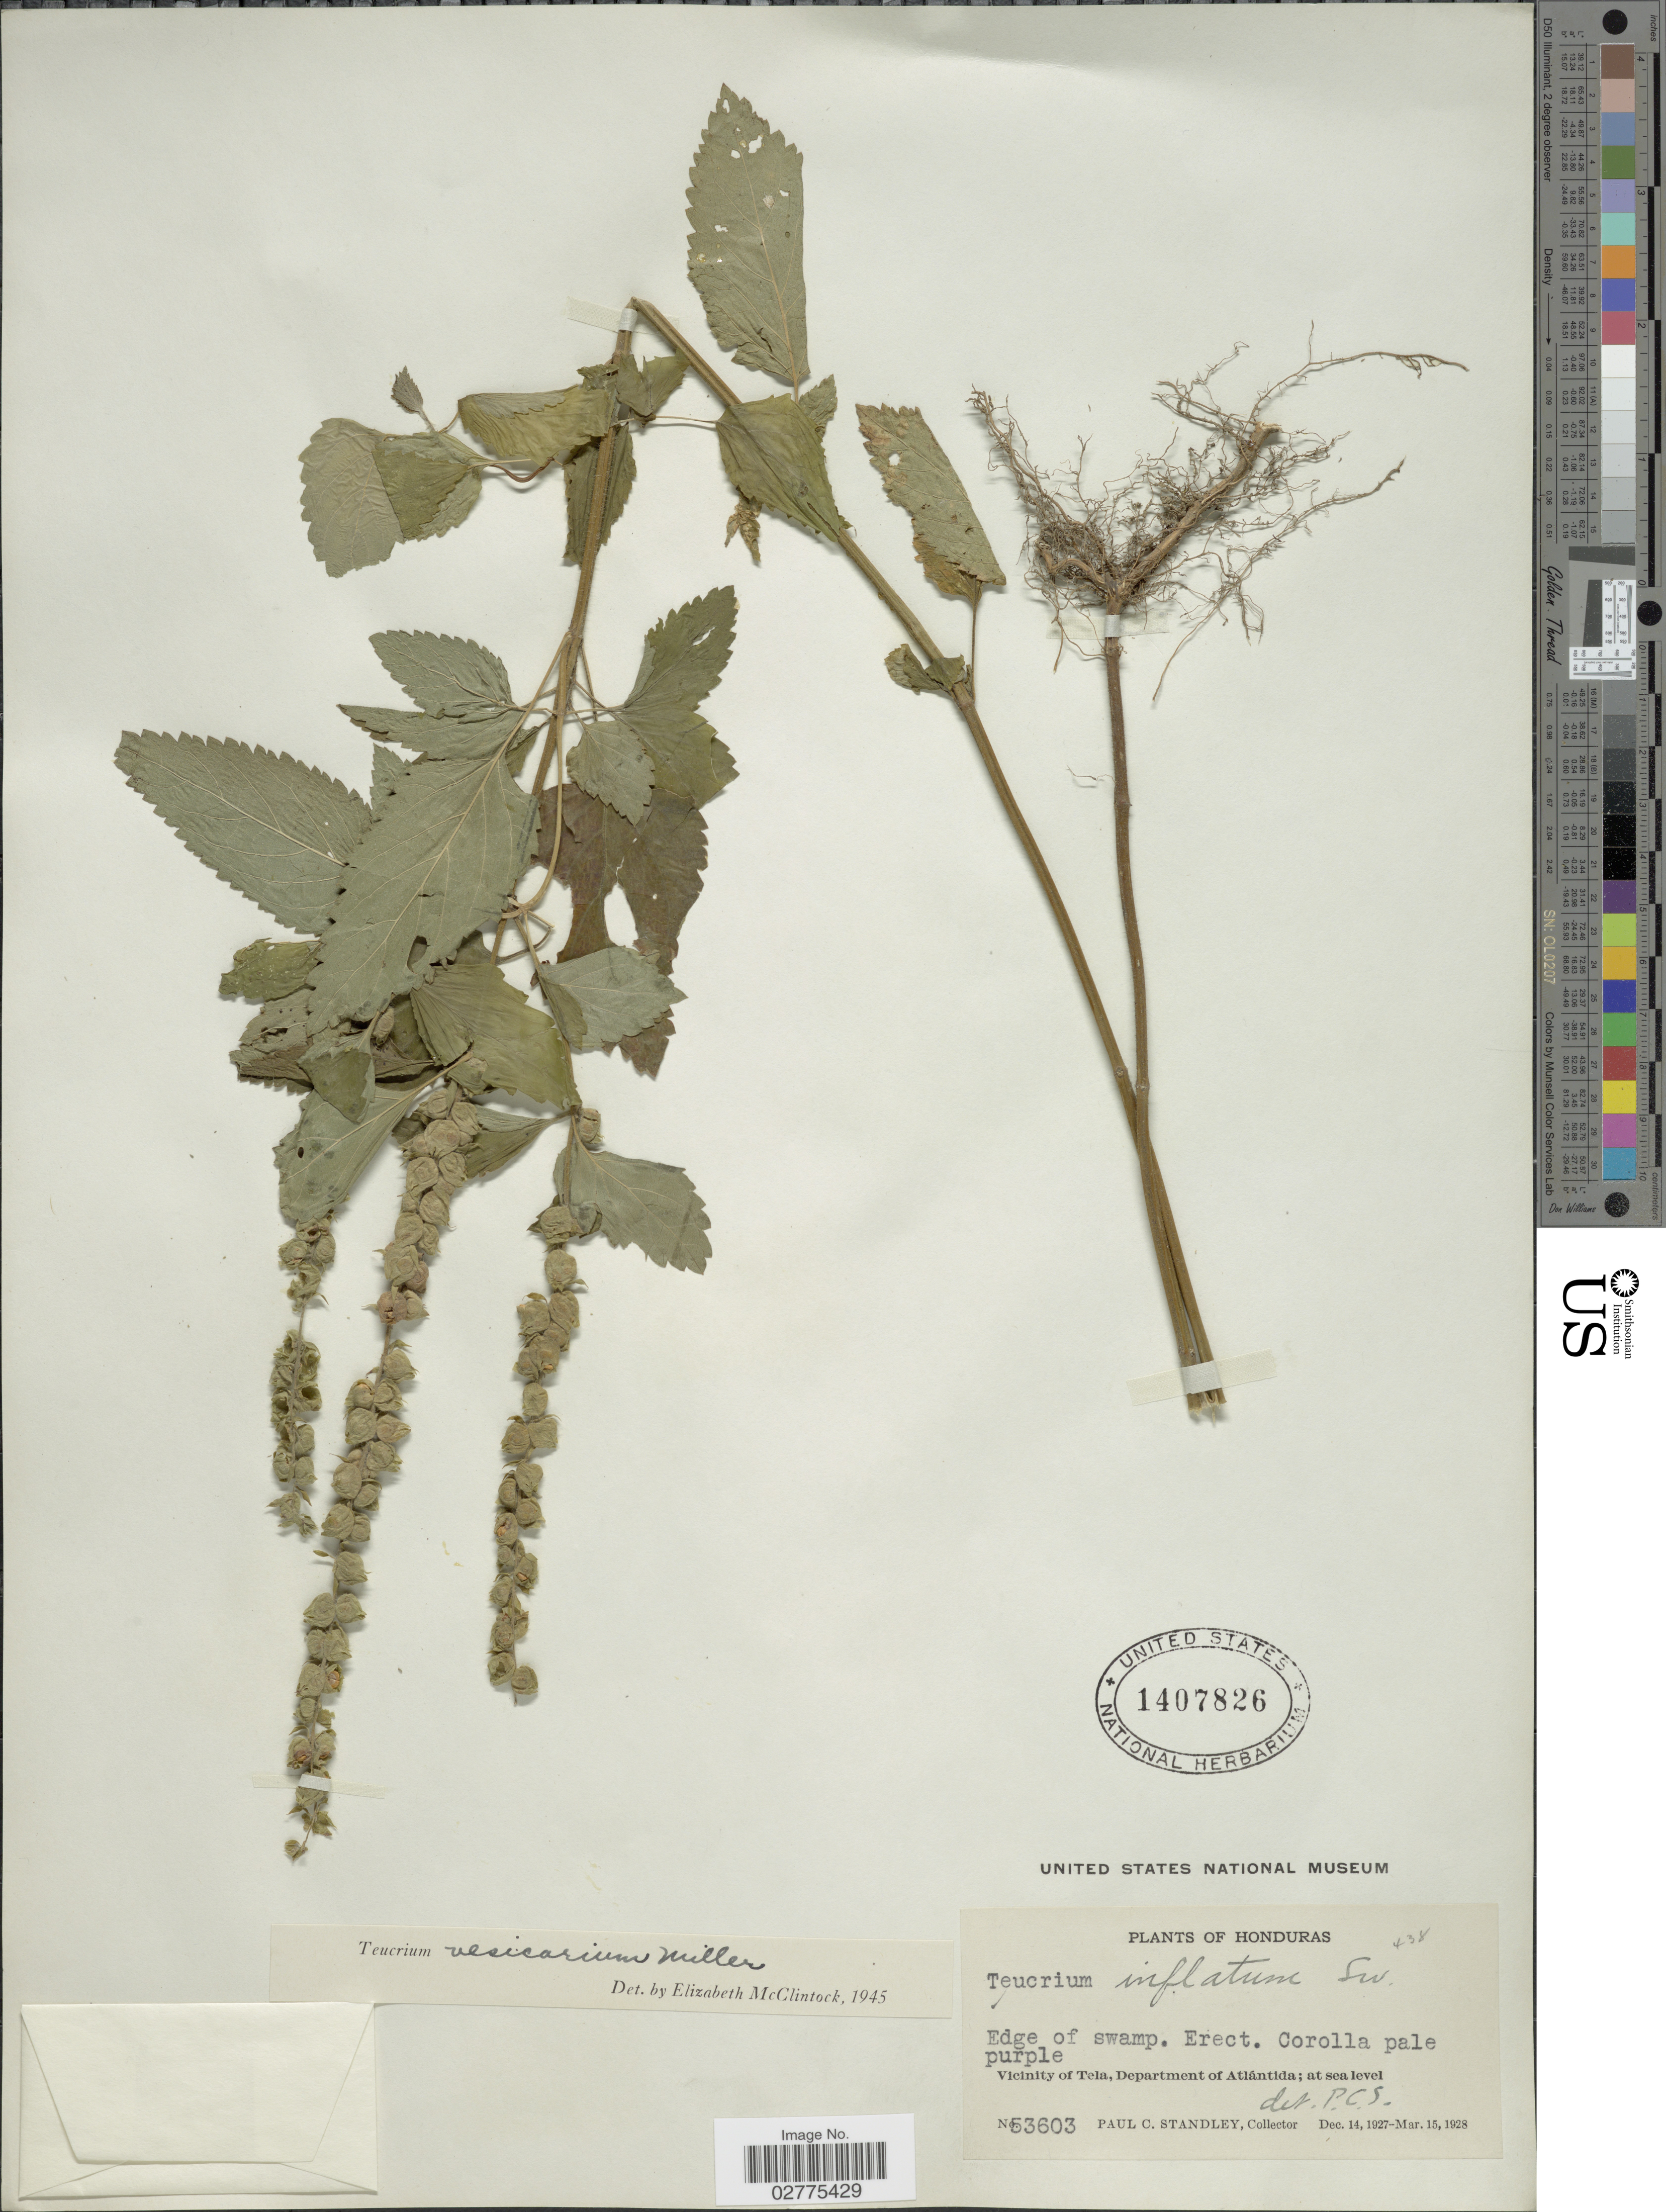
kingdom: Plantae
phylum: Tracheophyta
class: Magnoliopsida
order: Lamiales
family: Lamiaceae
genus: Teucrium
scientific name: Teucrium vesicarium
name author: Mill.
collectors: P. C. Standley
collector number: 53603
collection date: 1927-12-14/1928-03-15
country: Honduras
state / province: Atlántida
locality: Vicinity of Tela, Department of Atlántida.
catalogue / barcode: US 1407826